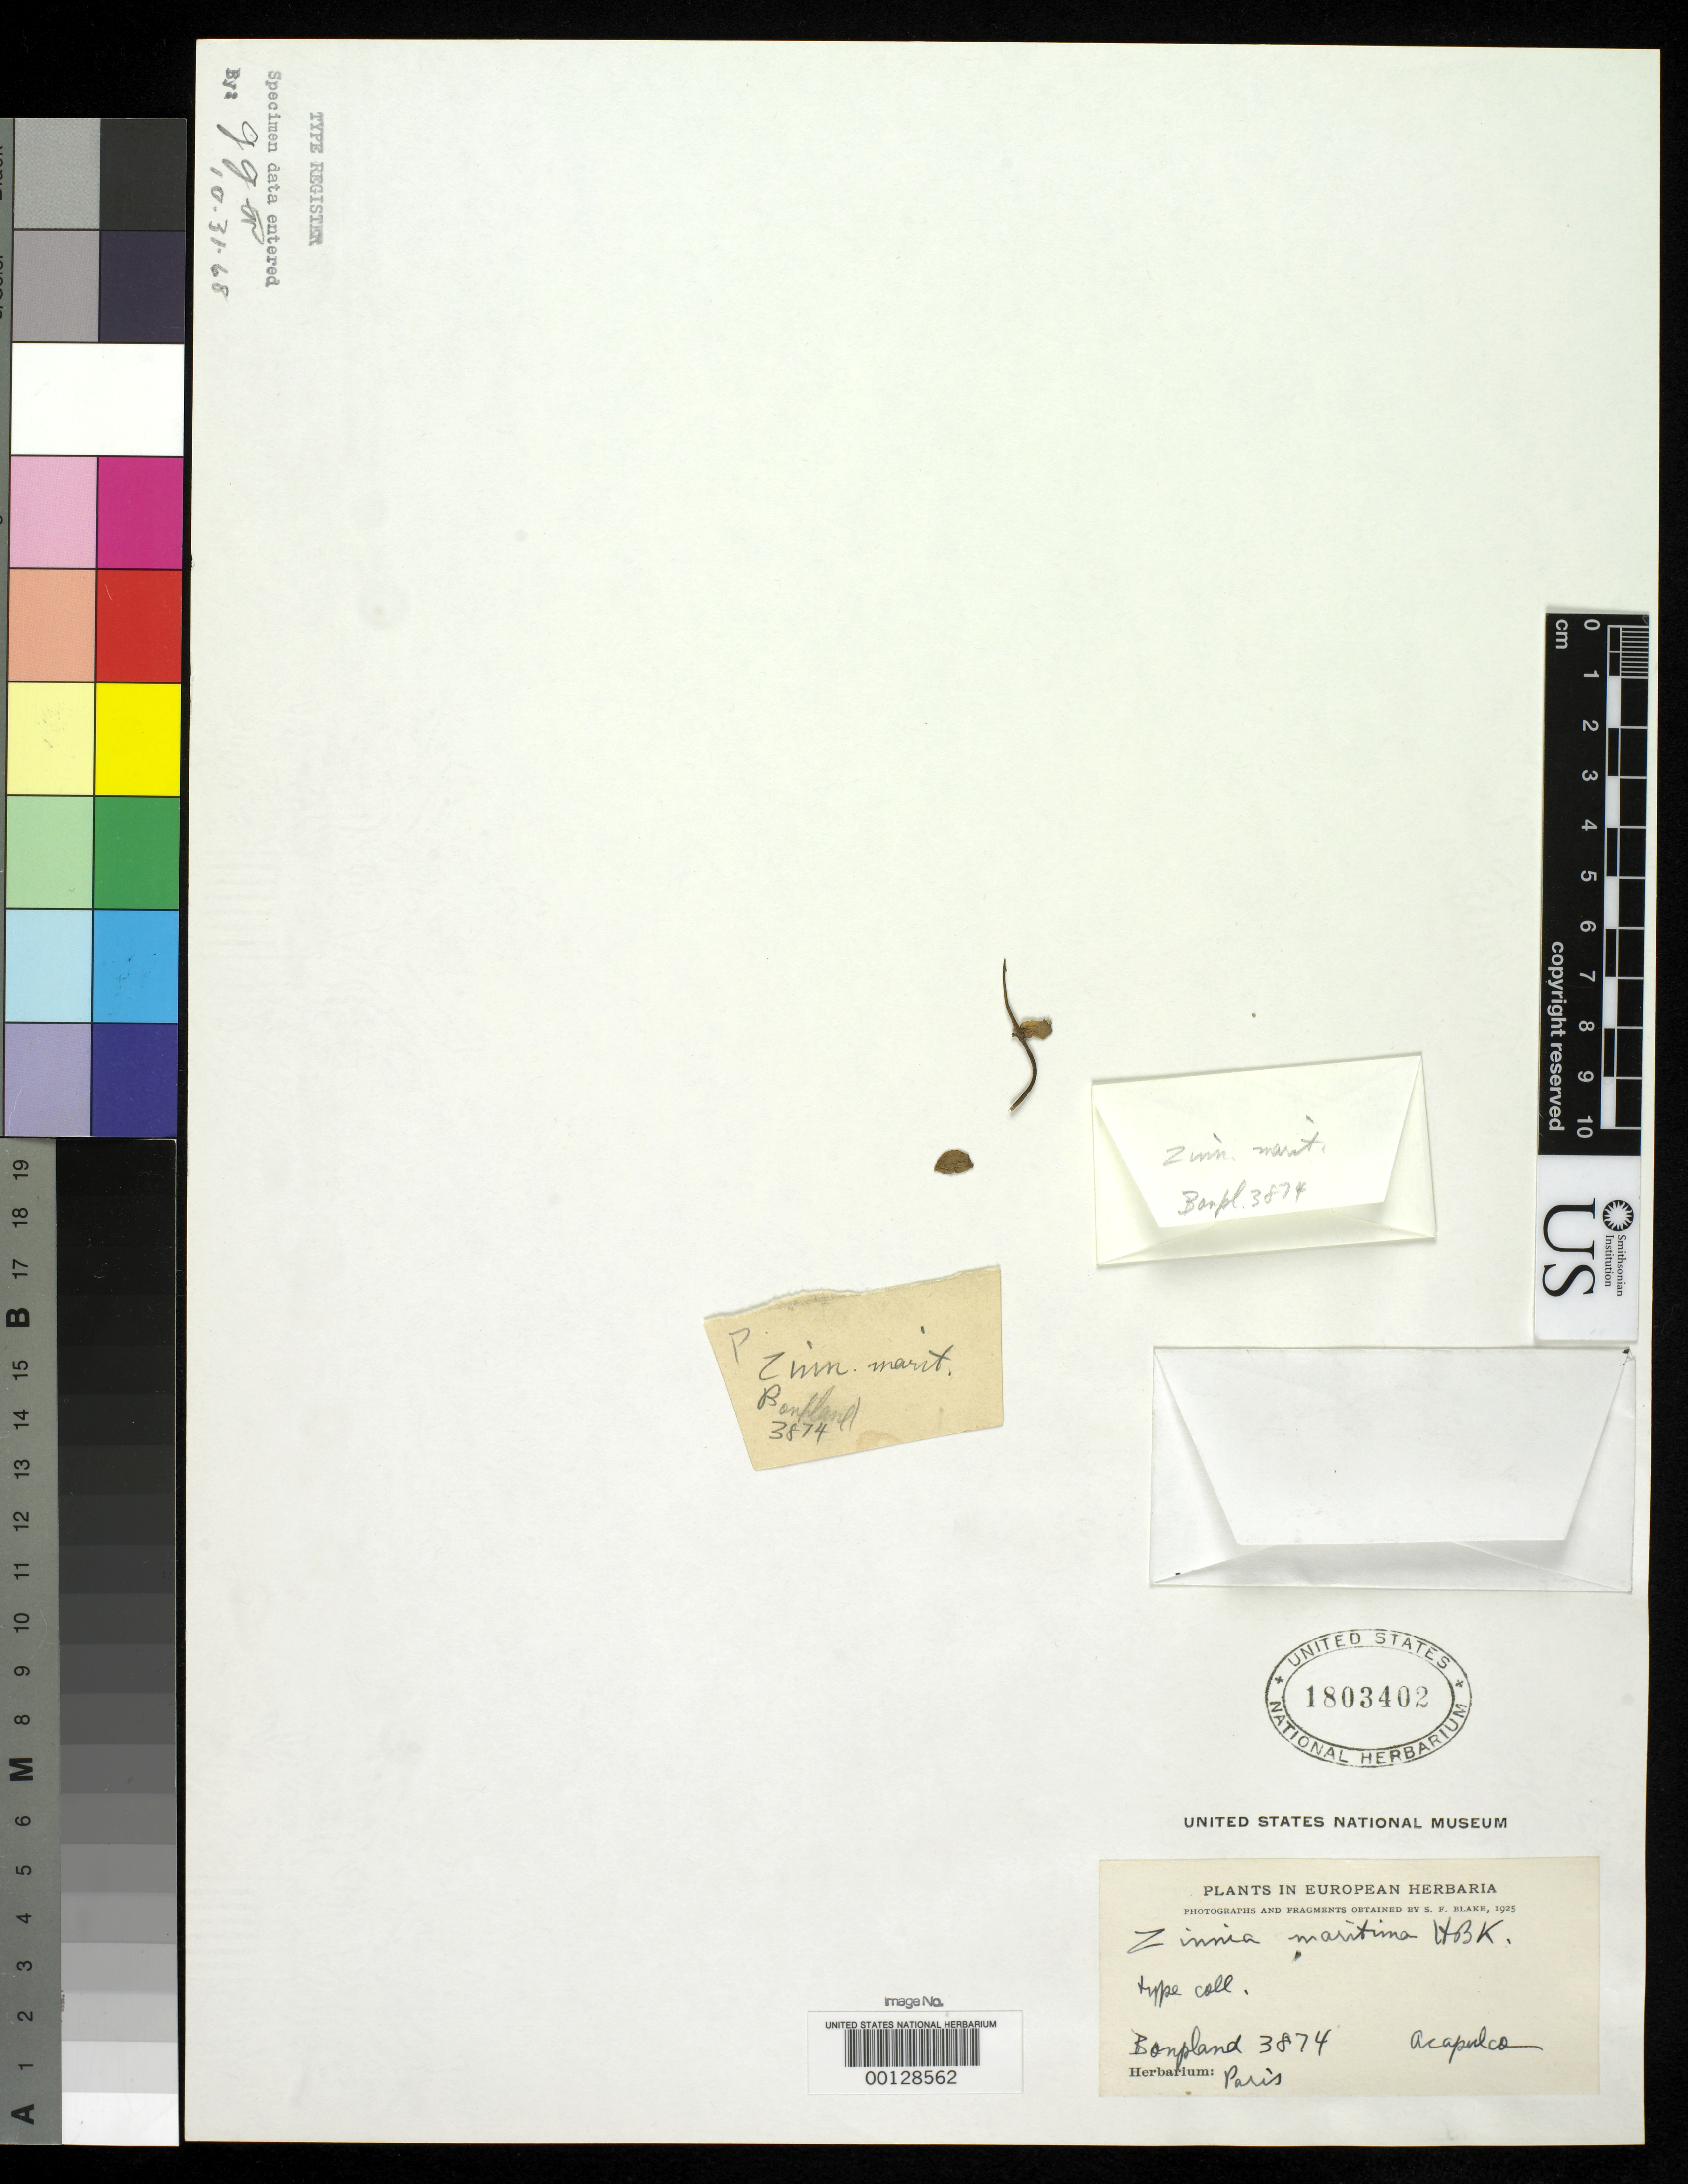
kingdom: Plantae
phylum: Tracheophyta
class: Magnoliopsida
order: Asterales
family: Asteraceae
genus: Zinnia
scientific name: Zinnia maritima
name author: Kunth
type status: Type Fragment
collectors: F. W. Humboldt & A. J. A. Bonpland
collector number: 3874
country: Mexico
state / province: Guerrero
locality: Acapulco.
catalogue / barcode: US 1803402